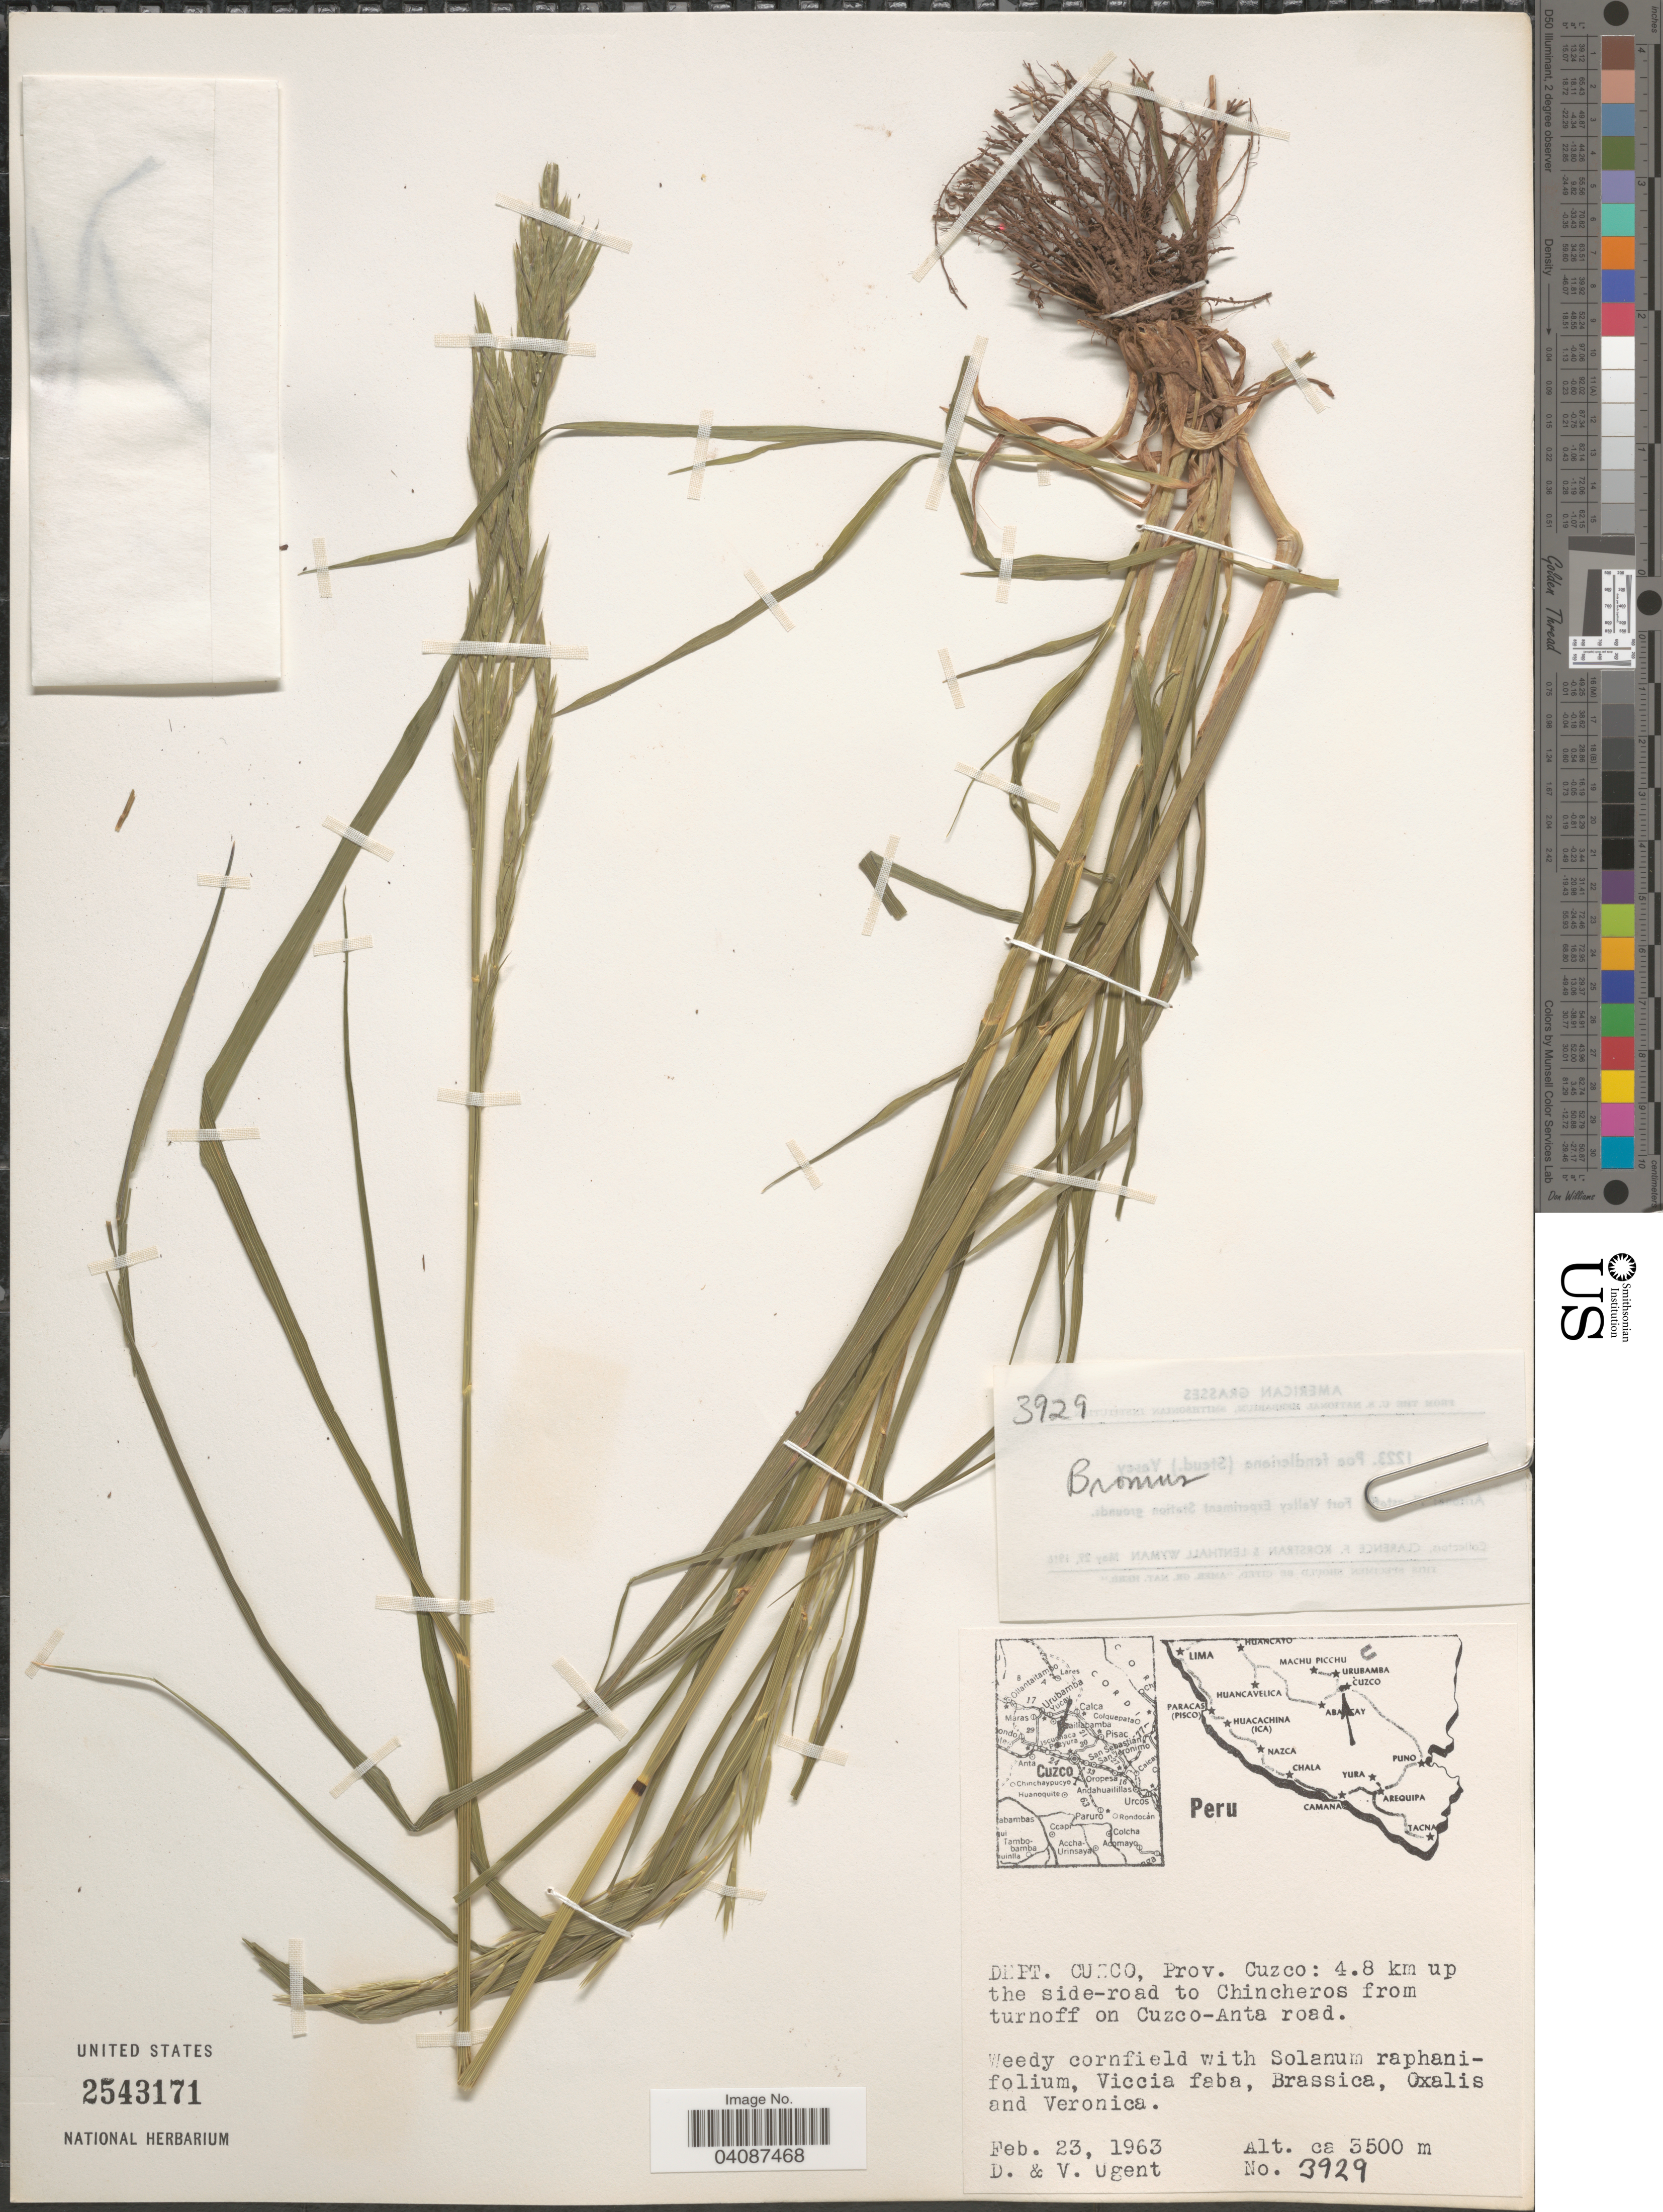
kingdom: Plantae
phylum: Tracheophyta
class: Liliopsida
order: Poales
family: Poaceae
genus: Bromus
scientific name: Bromus sp.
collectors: D. Ugent & V. Ugent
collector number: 3929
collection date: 1963-02-23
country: Peru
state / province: Cusco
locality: Dept. Cuzco, Prov. Cuzco: 4.8 km up the side-road to Chincheros from turnoff on Cuzco-Anta road.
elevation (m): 3500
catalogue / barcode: US 2543171